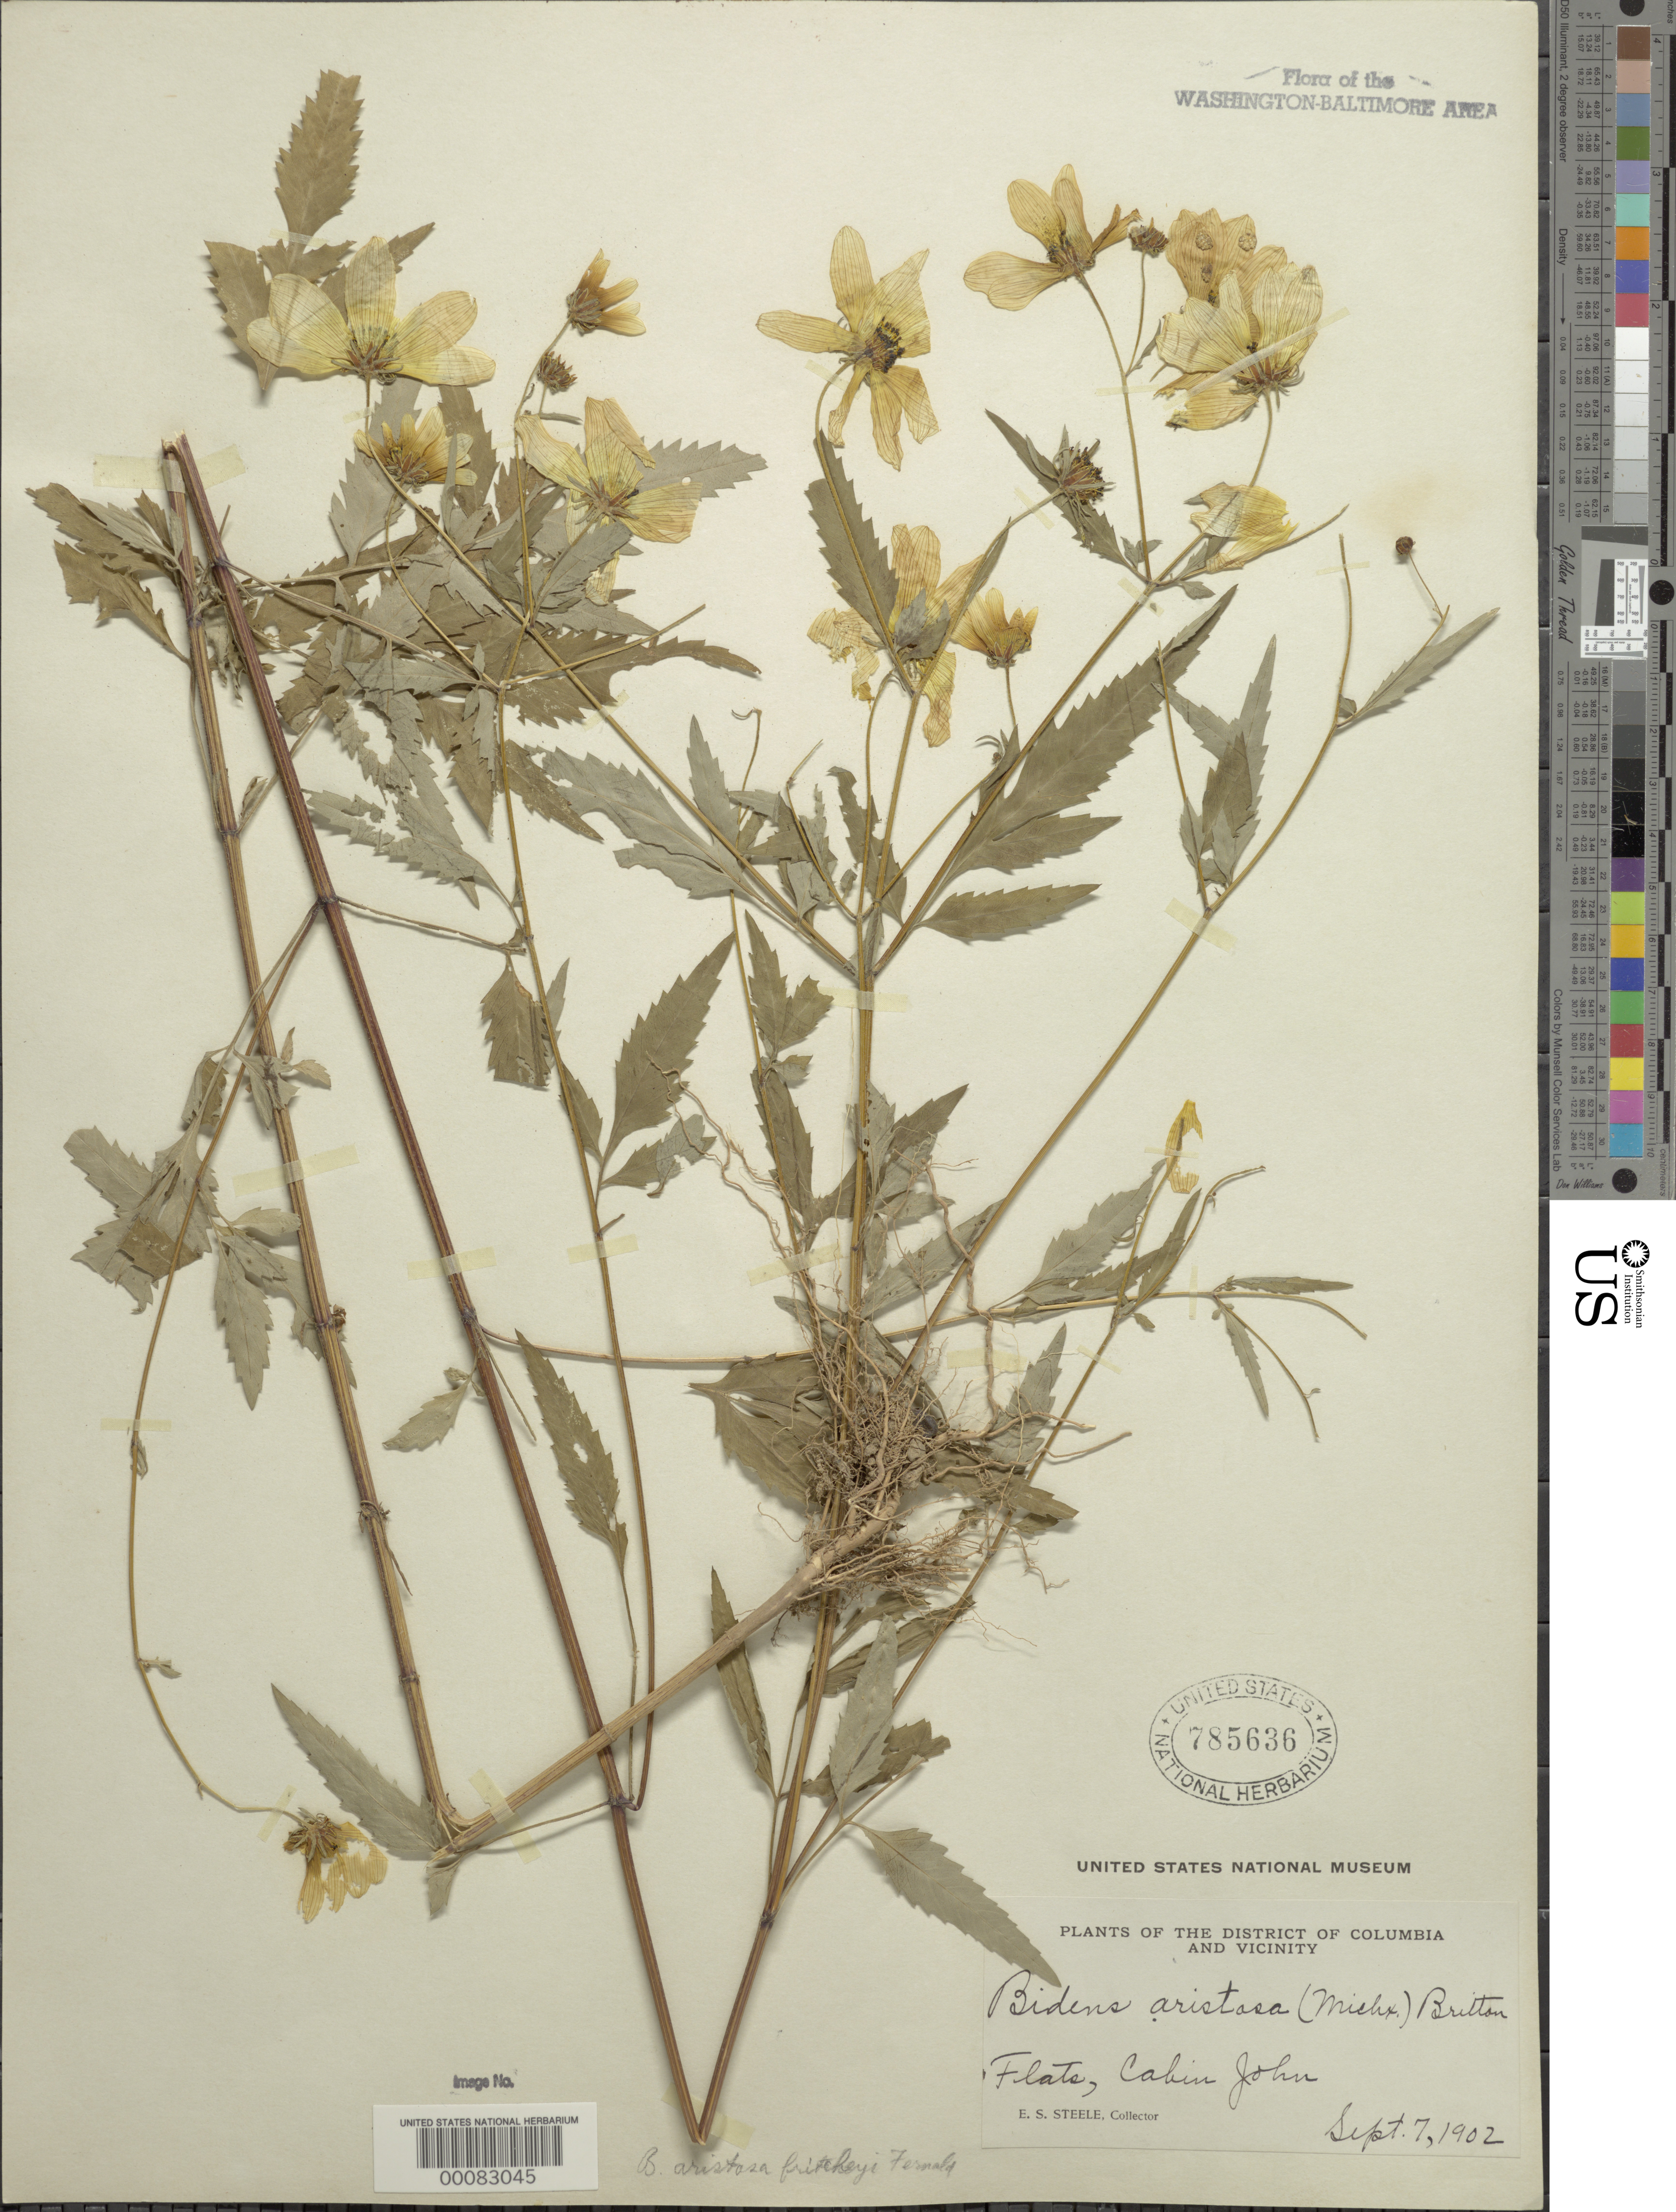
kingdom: Plantae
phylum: Tracheophyta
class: Magnoliopsida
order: Asterales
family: Asteraceae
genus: Bidens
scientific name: Bidens aristosa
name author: (Michx.) Britton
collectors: E. Steele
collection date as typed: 07 Sep 1902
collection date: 1902-09-07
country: United States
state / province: Maryland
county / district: Montgomery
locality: Cabin John C. & O. Canal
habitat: Flats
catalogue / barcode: US 785636